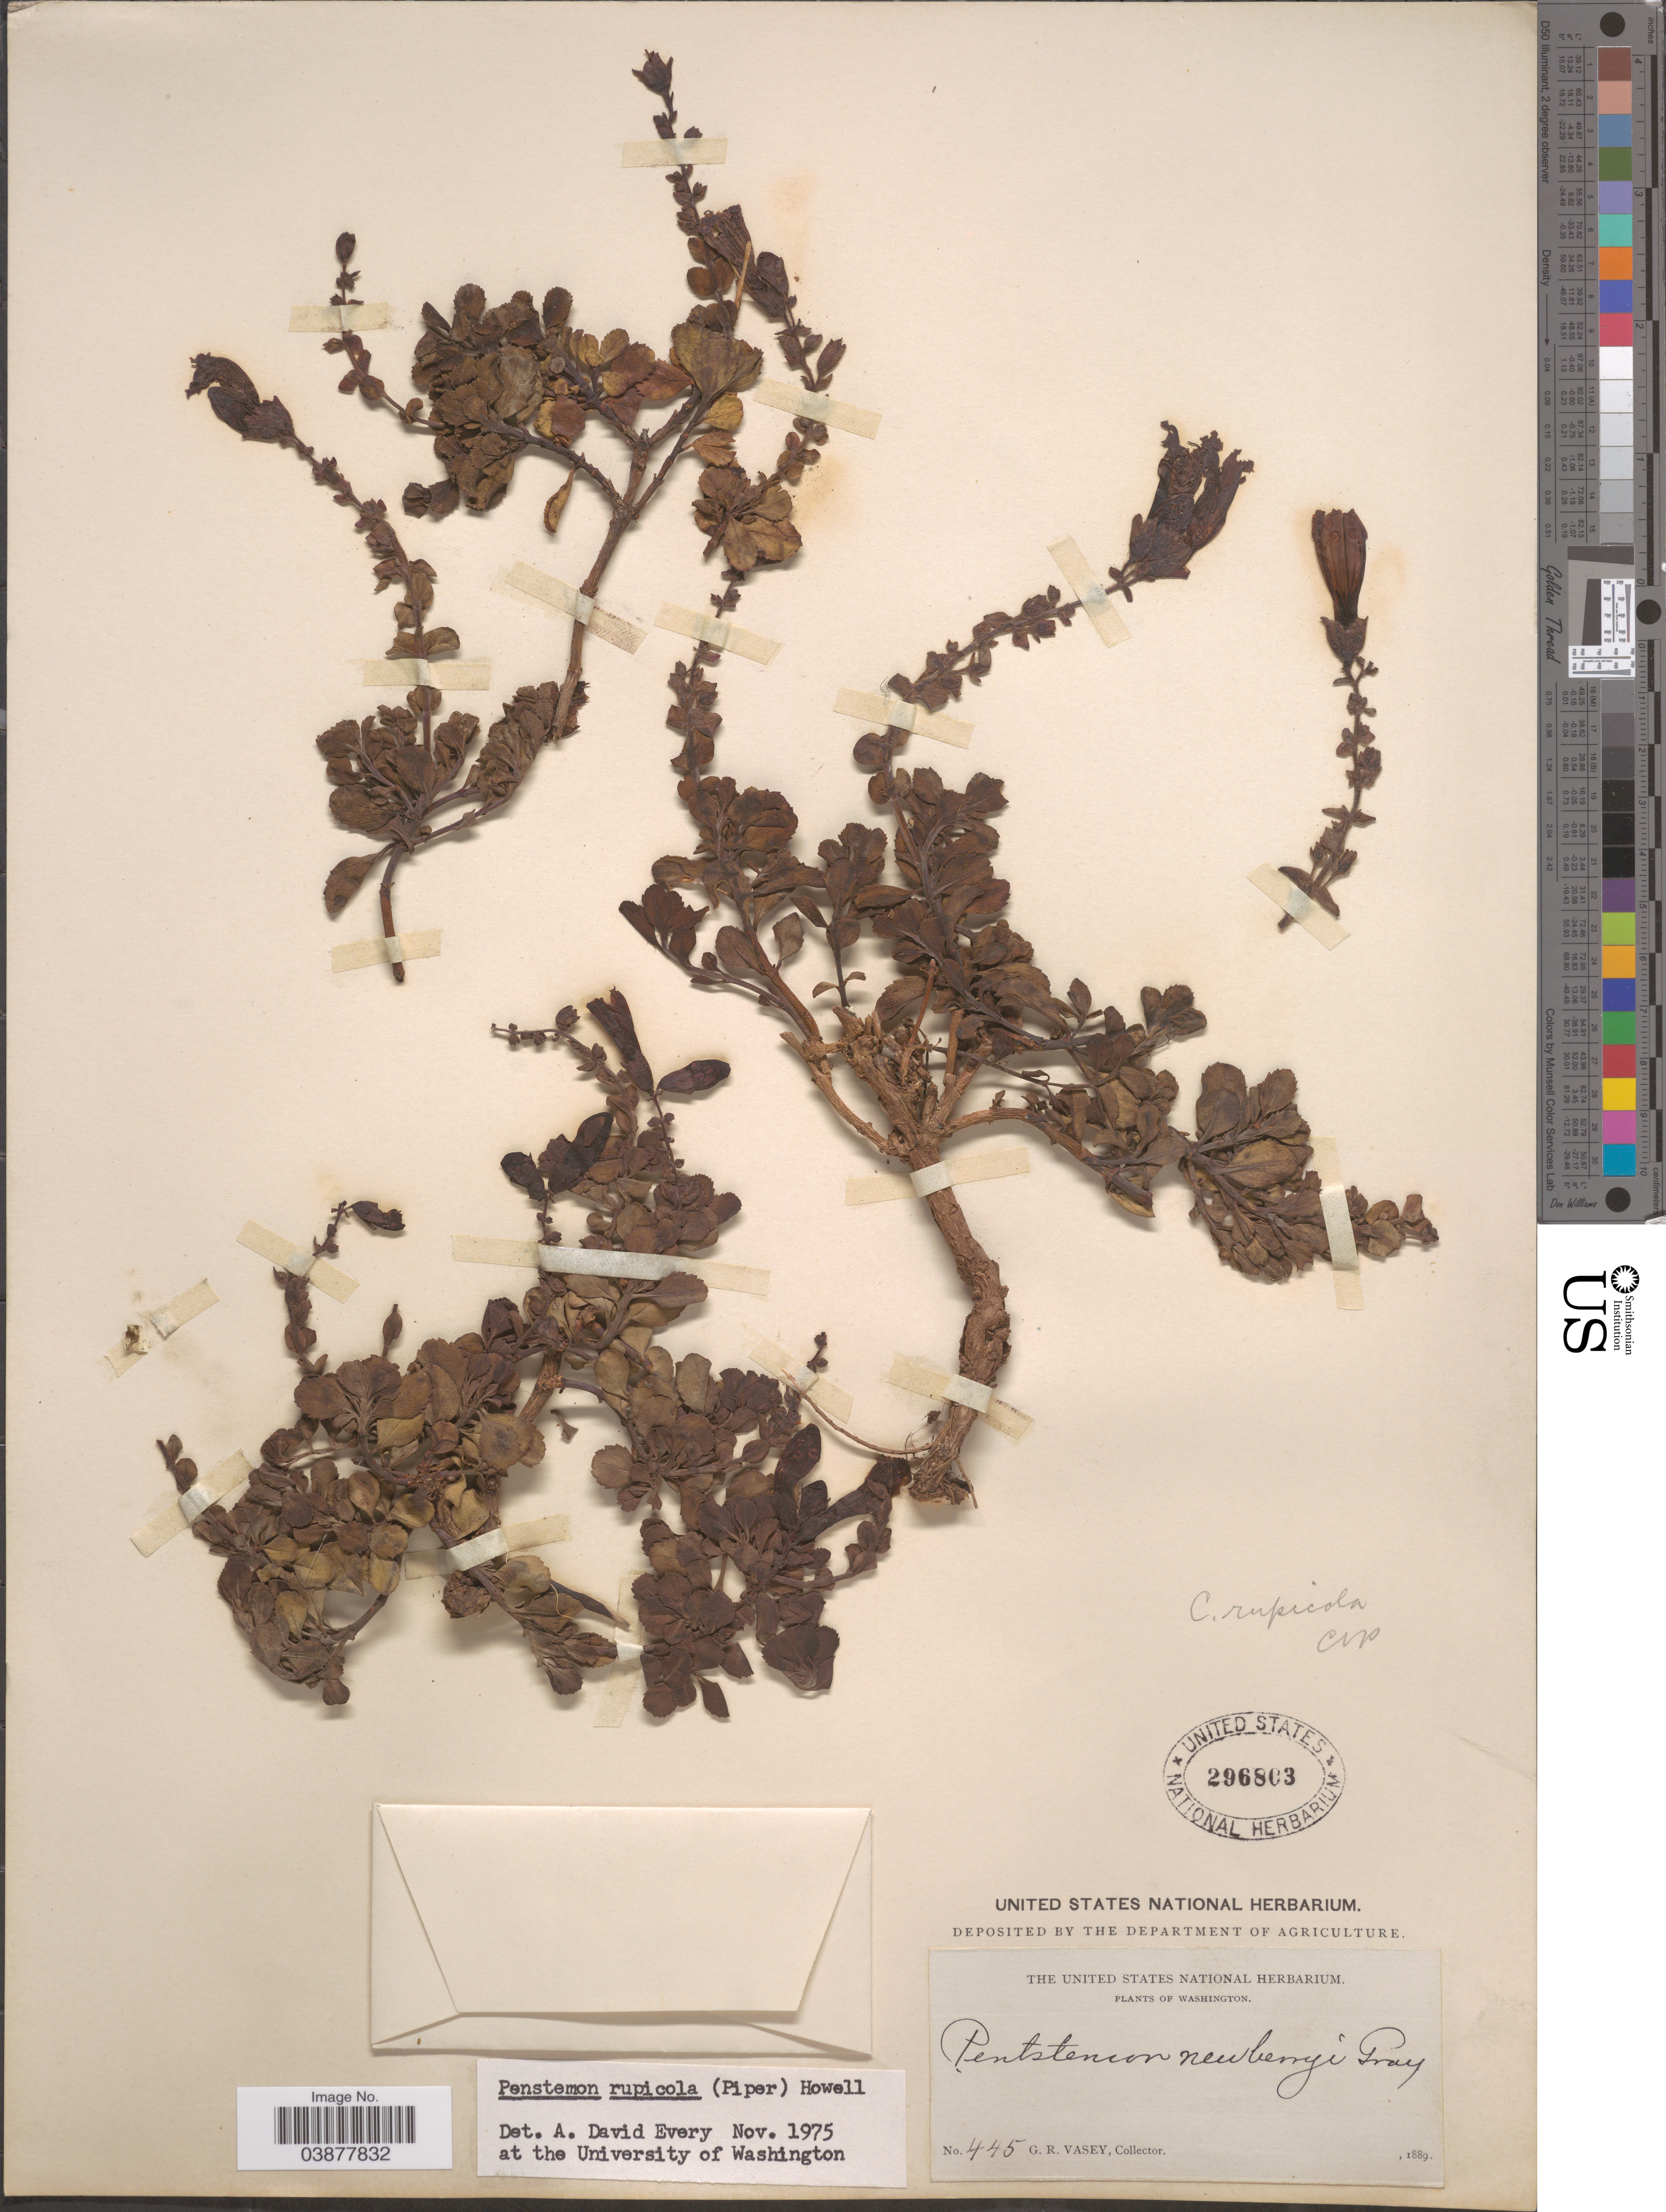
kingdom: Plantae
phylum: Tracheophyta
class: Magnoliopsida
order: Lamiales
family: Plantaginaceae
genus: Penstemon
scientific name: Penstemon rupicola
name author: (Piper) Howell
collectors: G. R. Vasey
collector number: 445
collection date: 1889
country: United States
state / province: Washington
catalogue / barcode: US 296803